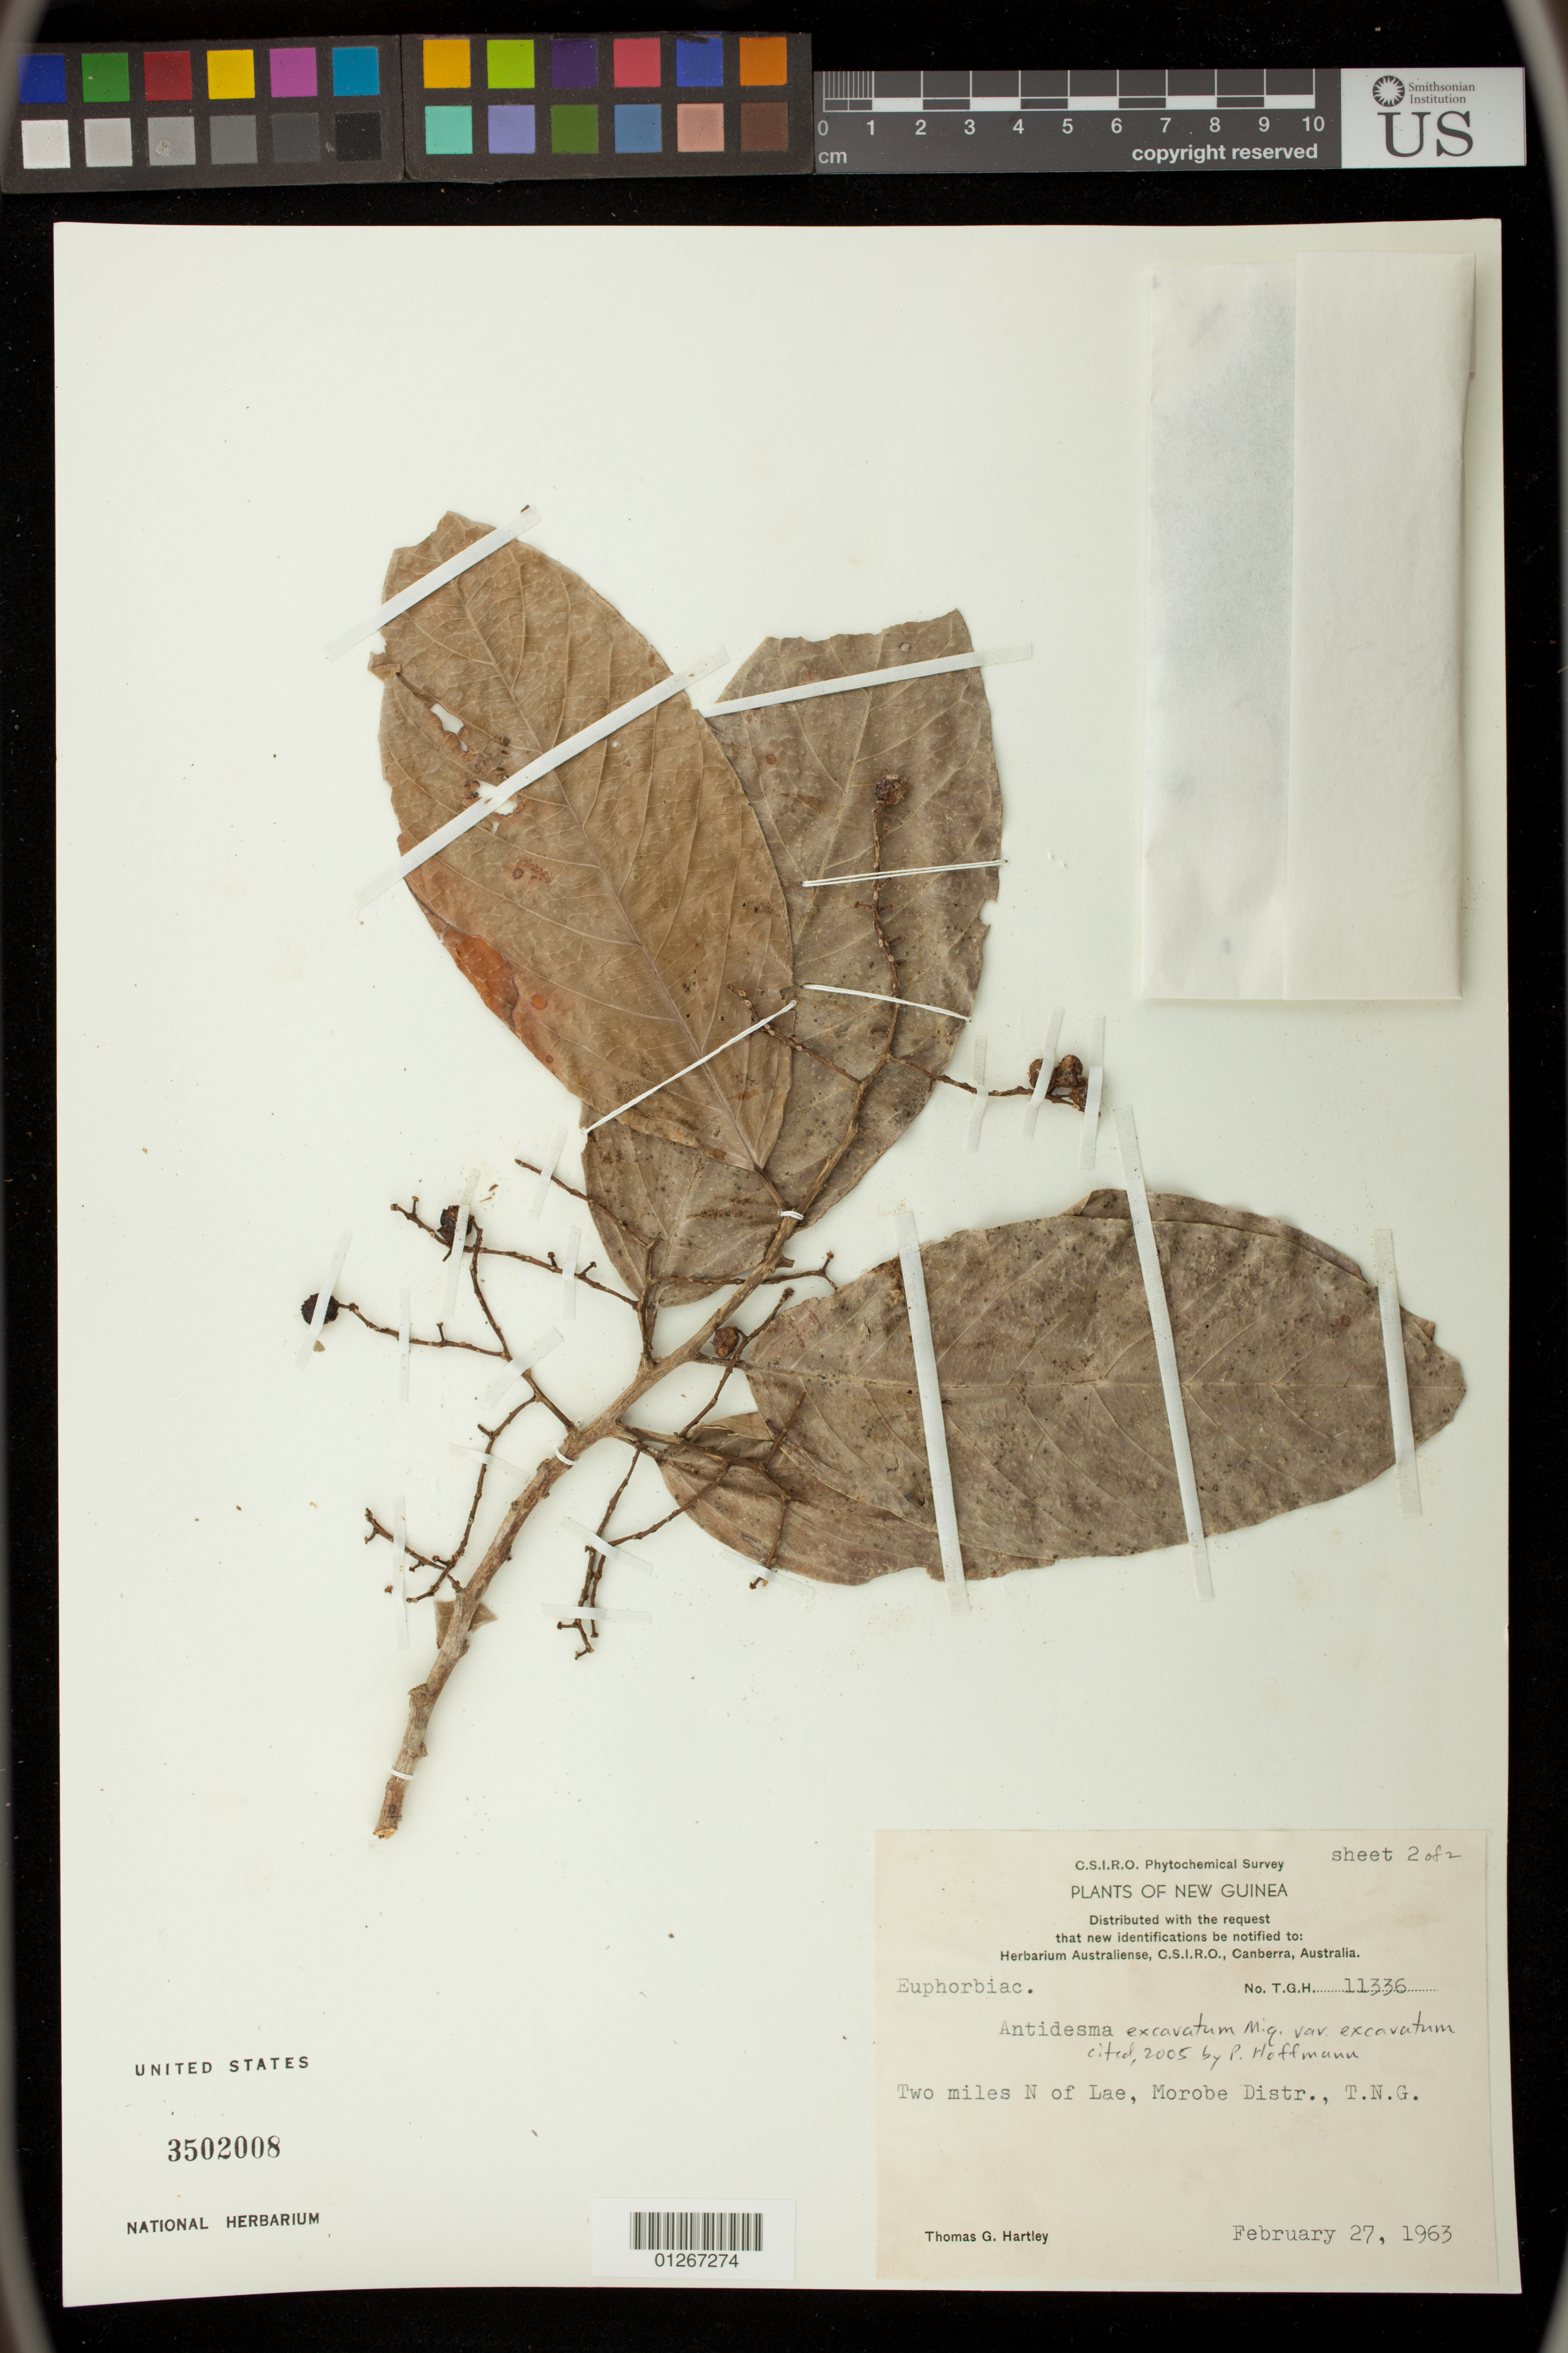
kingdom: Plantae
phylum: Tracheophyta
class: Magnoliopsida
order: Malpighiales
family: Phyllanthaceae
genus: Antidesma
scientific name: Antidesma excavatum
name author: Miq.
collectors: T. G. Hartley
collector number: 11336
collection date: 1963-02-27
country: Papua New Guinea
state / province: Morobe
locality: Two miles N of Lae, T.N.G.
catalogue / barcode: US 3502008